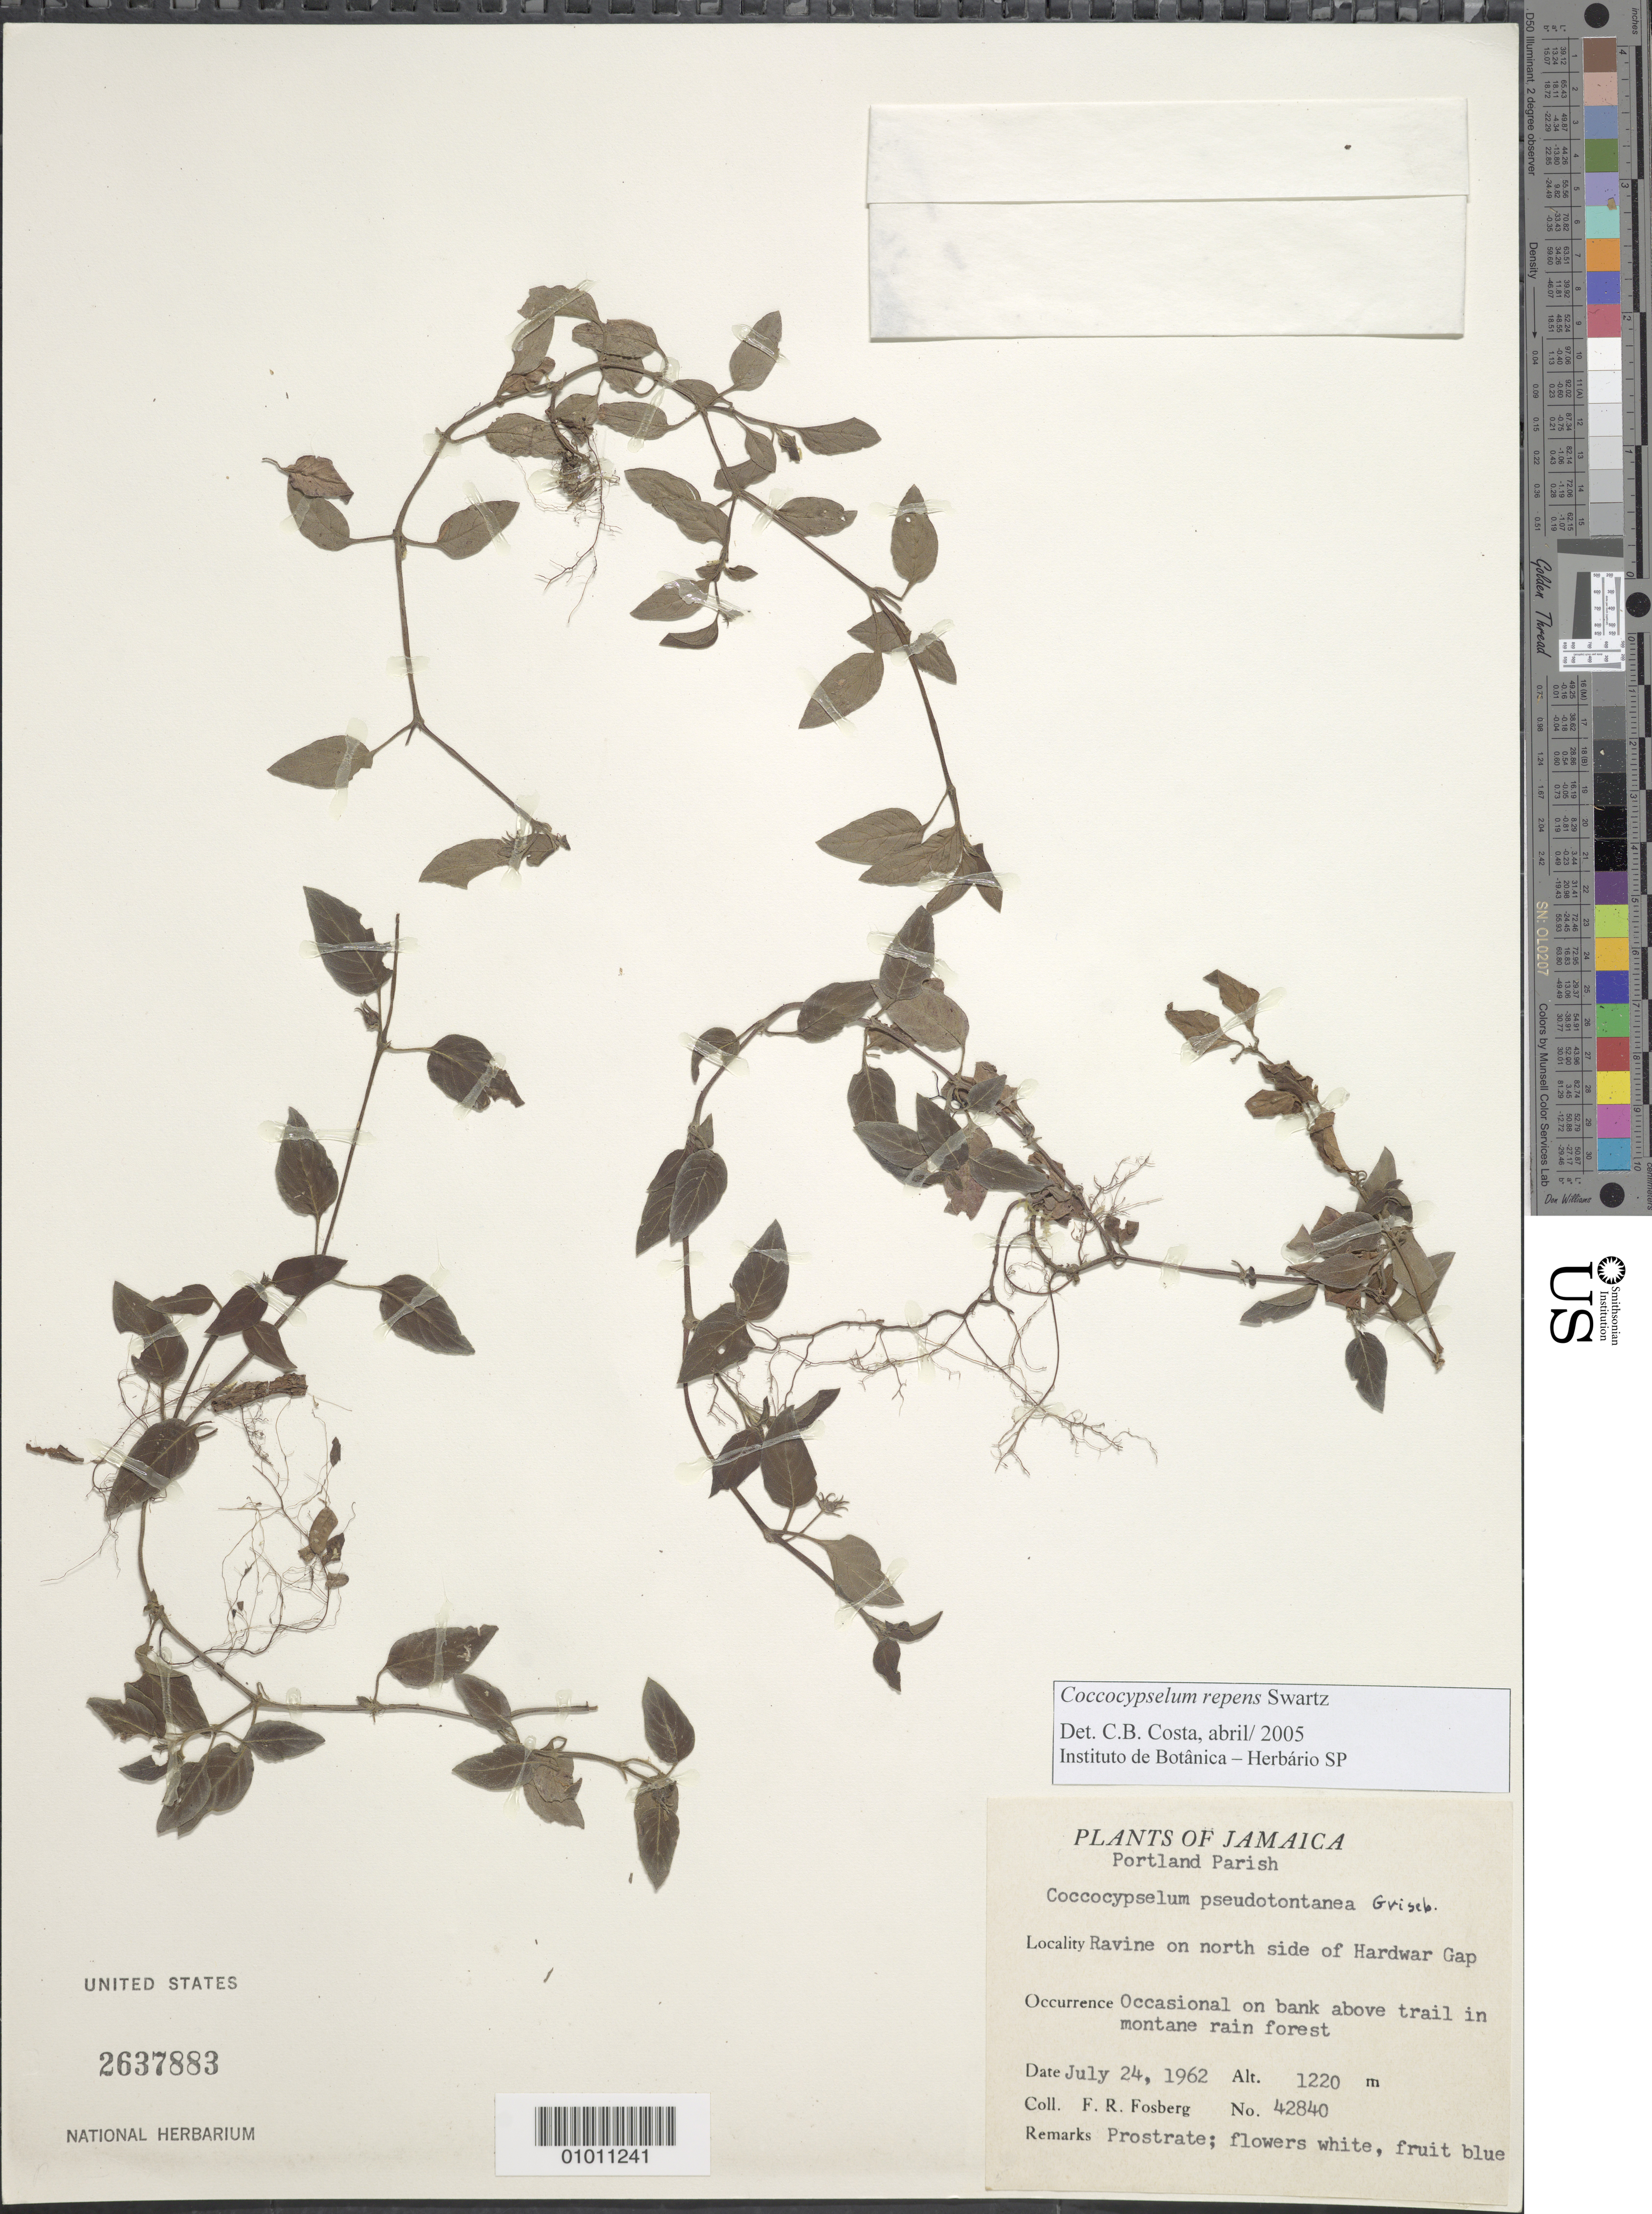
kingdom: Plantae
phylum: Tracheophyta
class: Magnoliopsida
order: Gentianales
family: Rubiaceae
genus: Coccocypselum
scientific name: Coccocypselum repens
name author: Sw.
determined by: Costa, C. B.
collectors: F. R. Fosberg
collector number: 42840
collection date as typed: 24 Jul 1962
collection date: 1962-07-24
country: Jamaica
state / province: Portland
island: Jamaica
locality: Hardwar Gap, ravine on north side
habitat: Ravine, on bank above trail in montane rain forest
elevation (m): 1220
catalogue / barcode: US 2637883